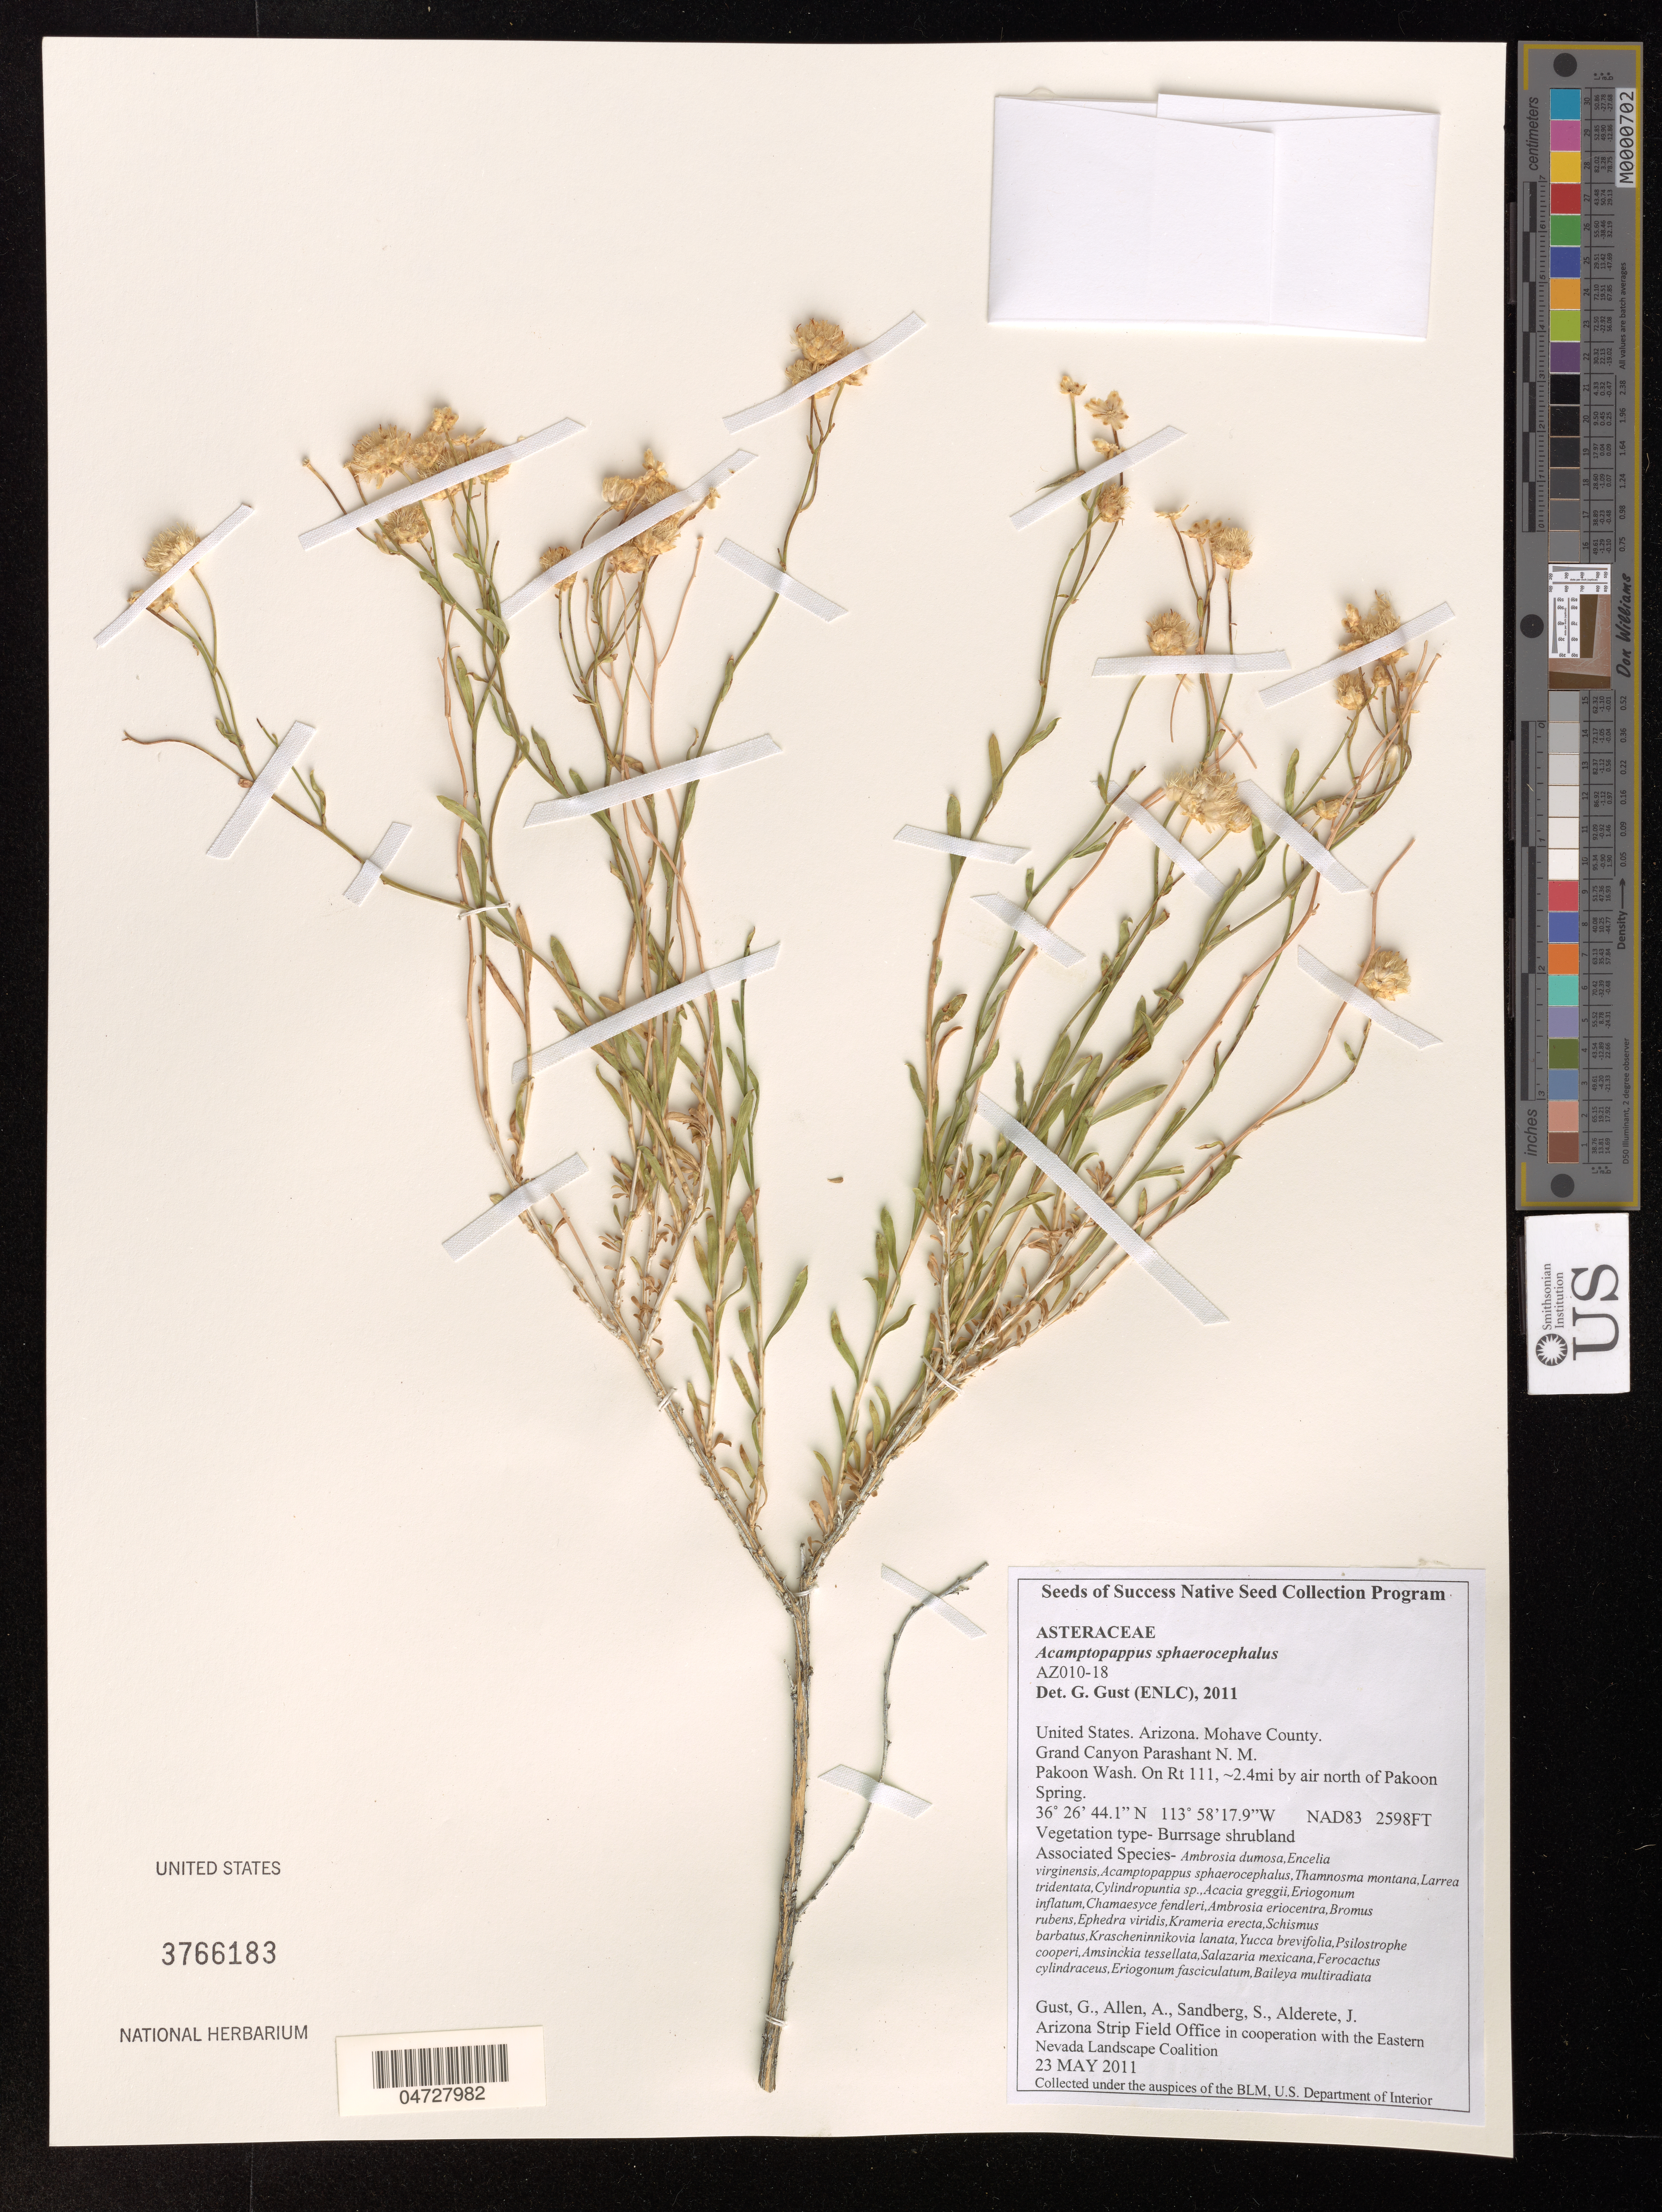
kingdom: Plantae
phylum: Tracheophyta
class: Magnoliopsida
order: Asterales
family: Asteraceae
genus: Acamptopappus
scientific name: Acamptopappus sphaerocephalus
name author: A. Gray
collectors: G. Gust, A. Allen, S. Sandberg & J. Alderete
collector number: AZ010-18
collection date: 2011-05-23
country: United States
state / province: Arizona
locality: Mohave County. Grand Canyon Parashant N. M. Pakoon Wash. On Rt 111,~ 2.4 mi by air north of Pakoon Spring.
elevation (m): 792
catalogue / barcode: US 3766183